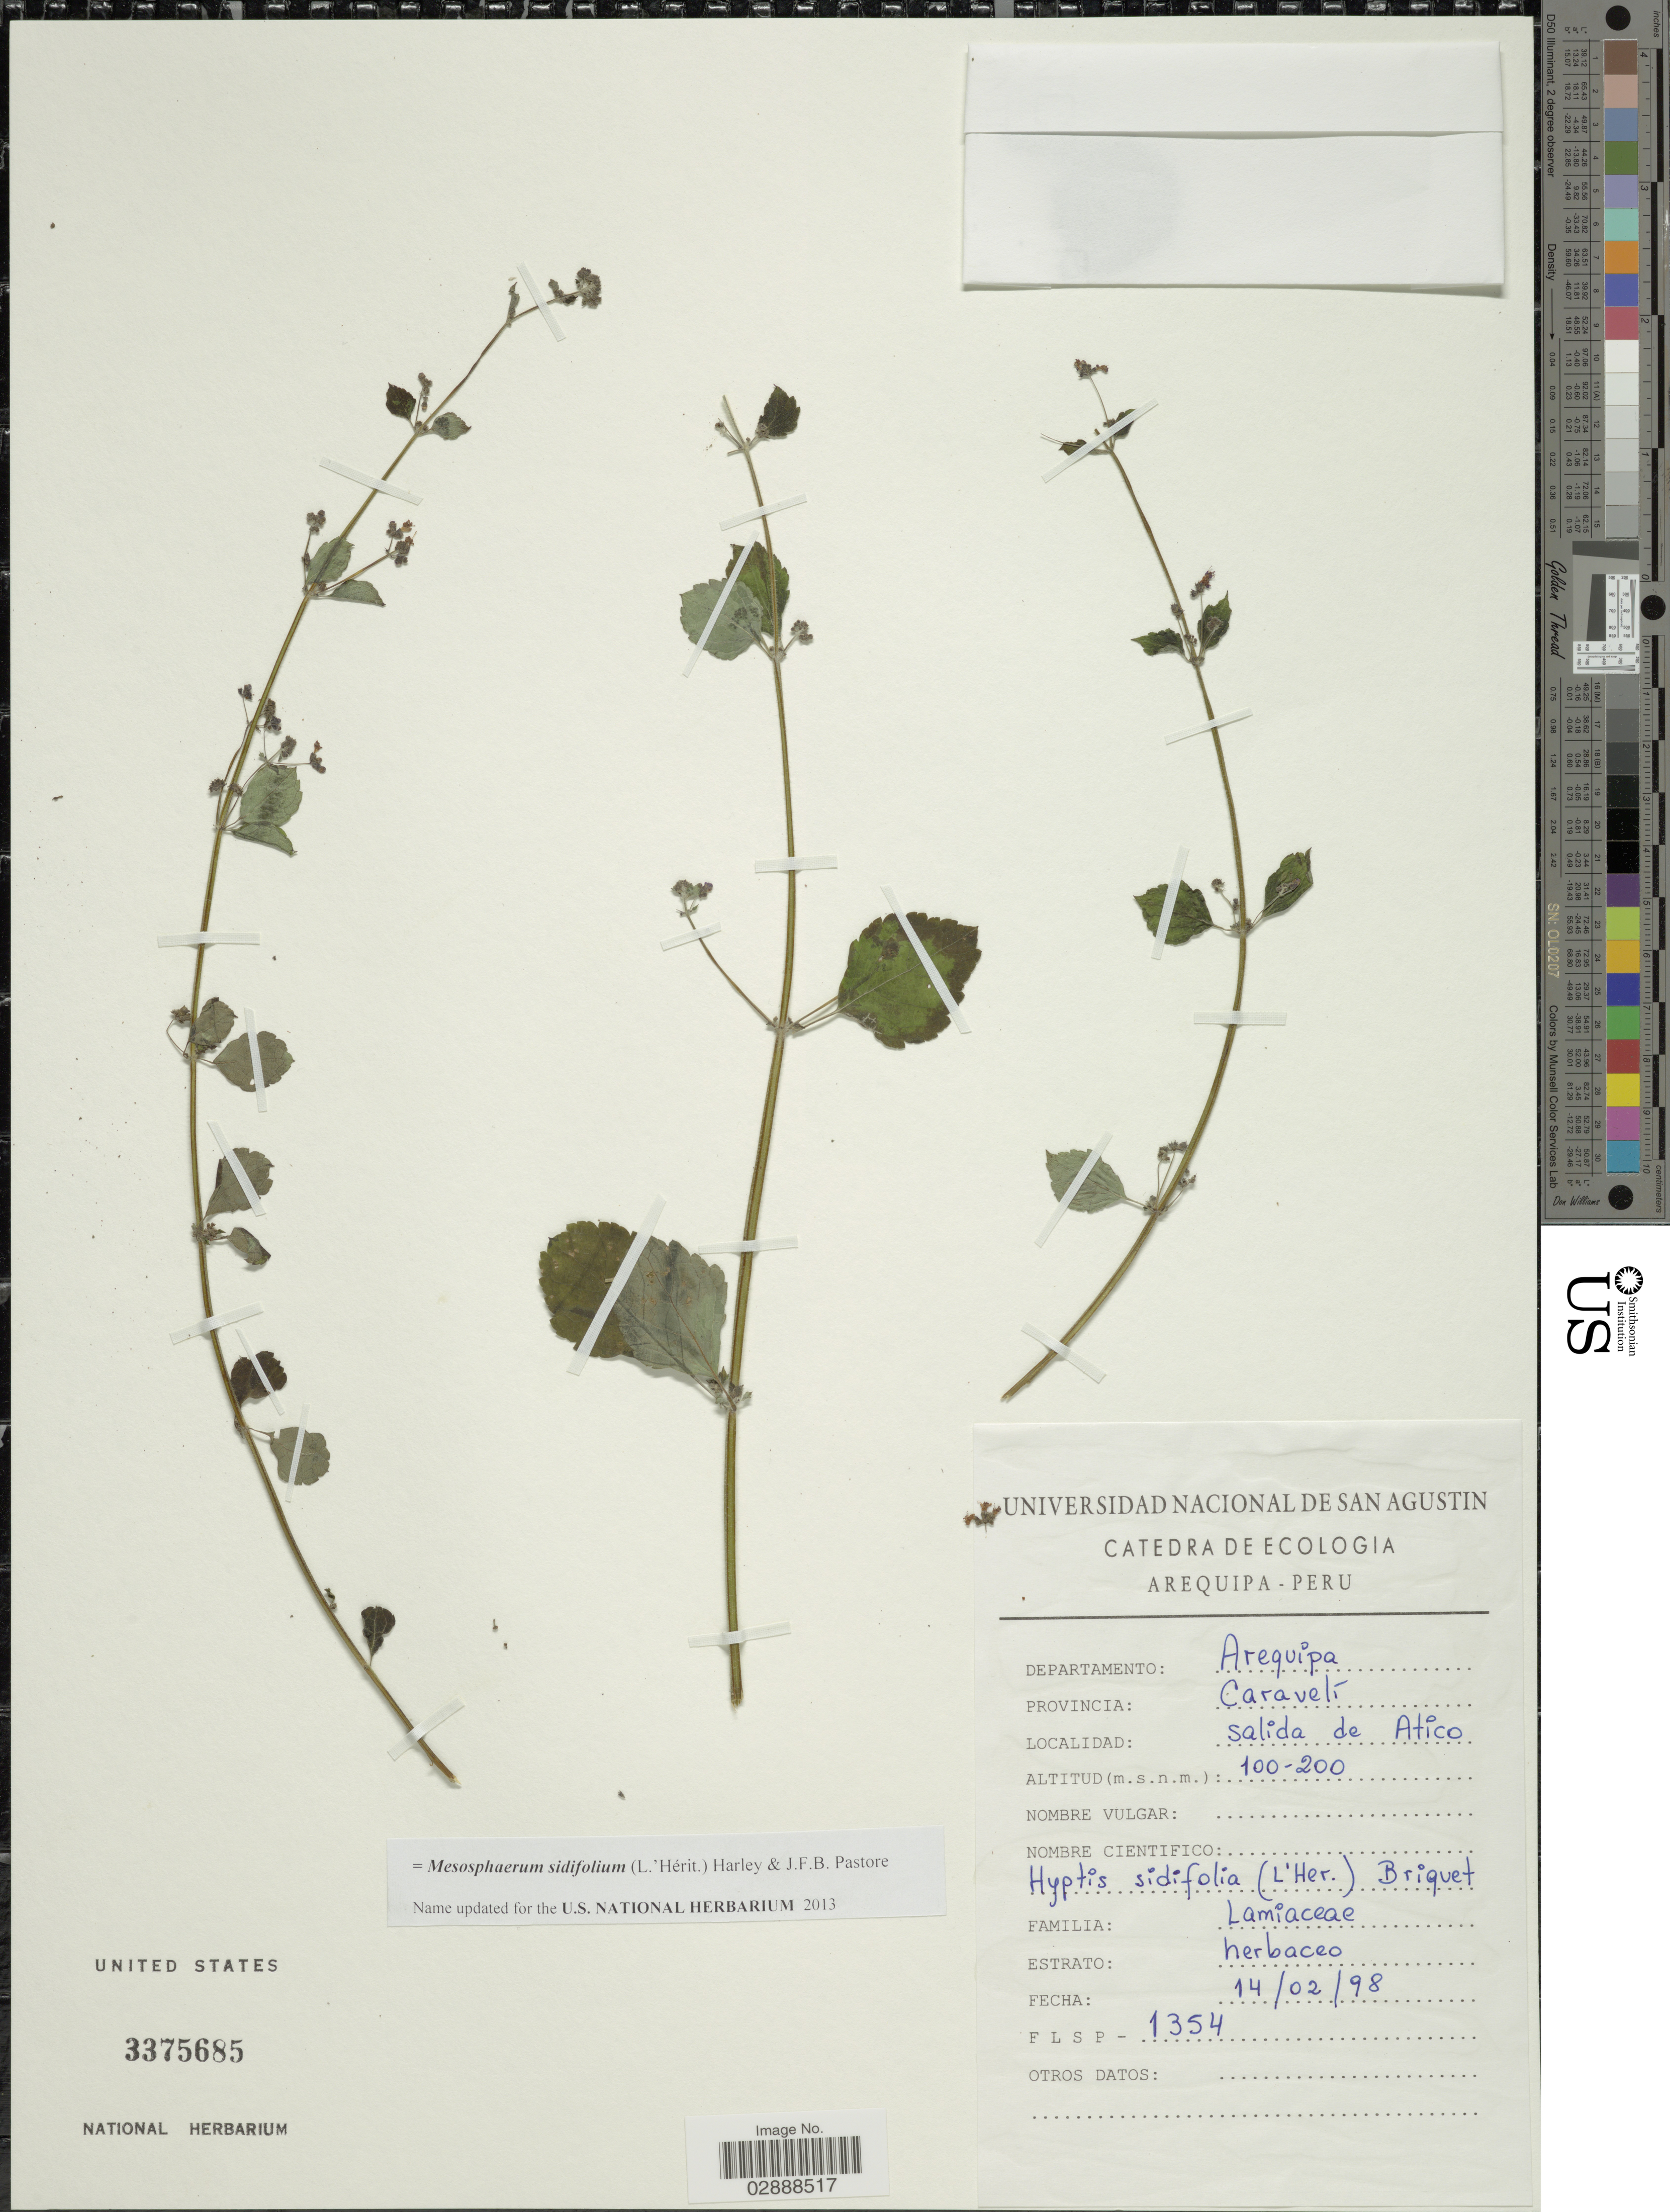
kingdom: Plantae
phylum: Tracheophyta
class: Magnoliopsida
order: Lamiales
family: Lamiaceae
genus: Mesosphaerum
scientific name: Mesosphaerum sidifolium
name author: (L'Hér.) Harley & J.F.B. Pastore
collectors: Universidad Nacional de San Agustin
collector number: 1354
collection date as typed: Transcribed d/m/y: 14/2/98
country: Peru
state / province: Arequipa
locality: Departamento: Arequipa, Provincia: Caravelí, Salida de Atico.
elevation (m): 100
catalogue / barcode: US 3375685